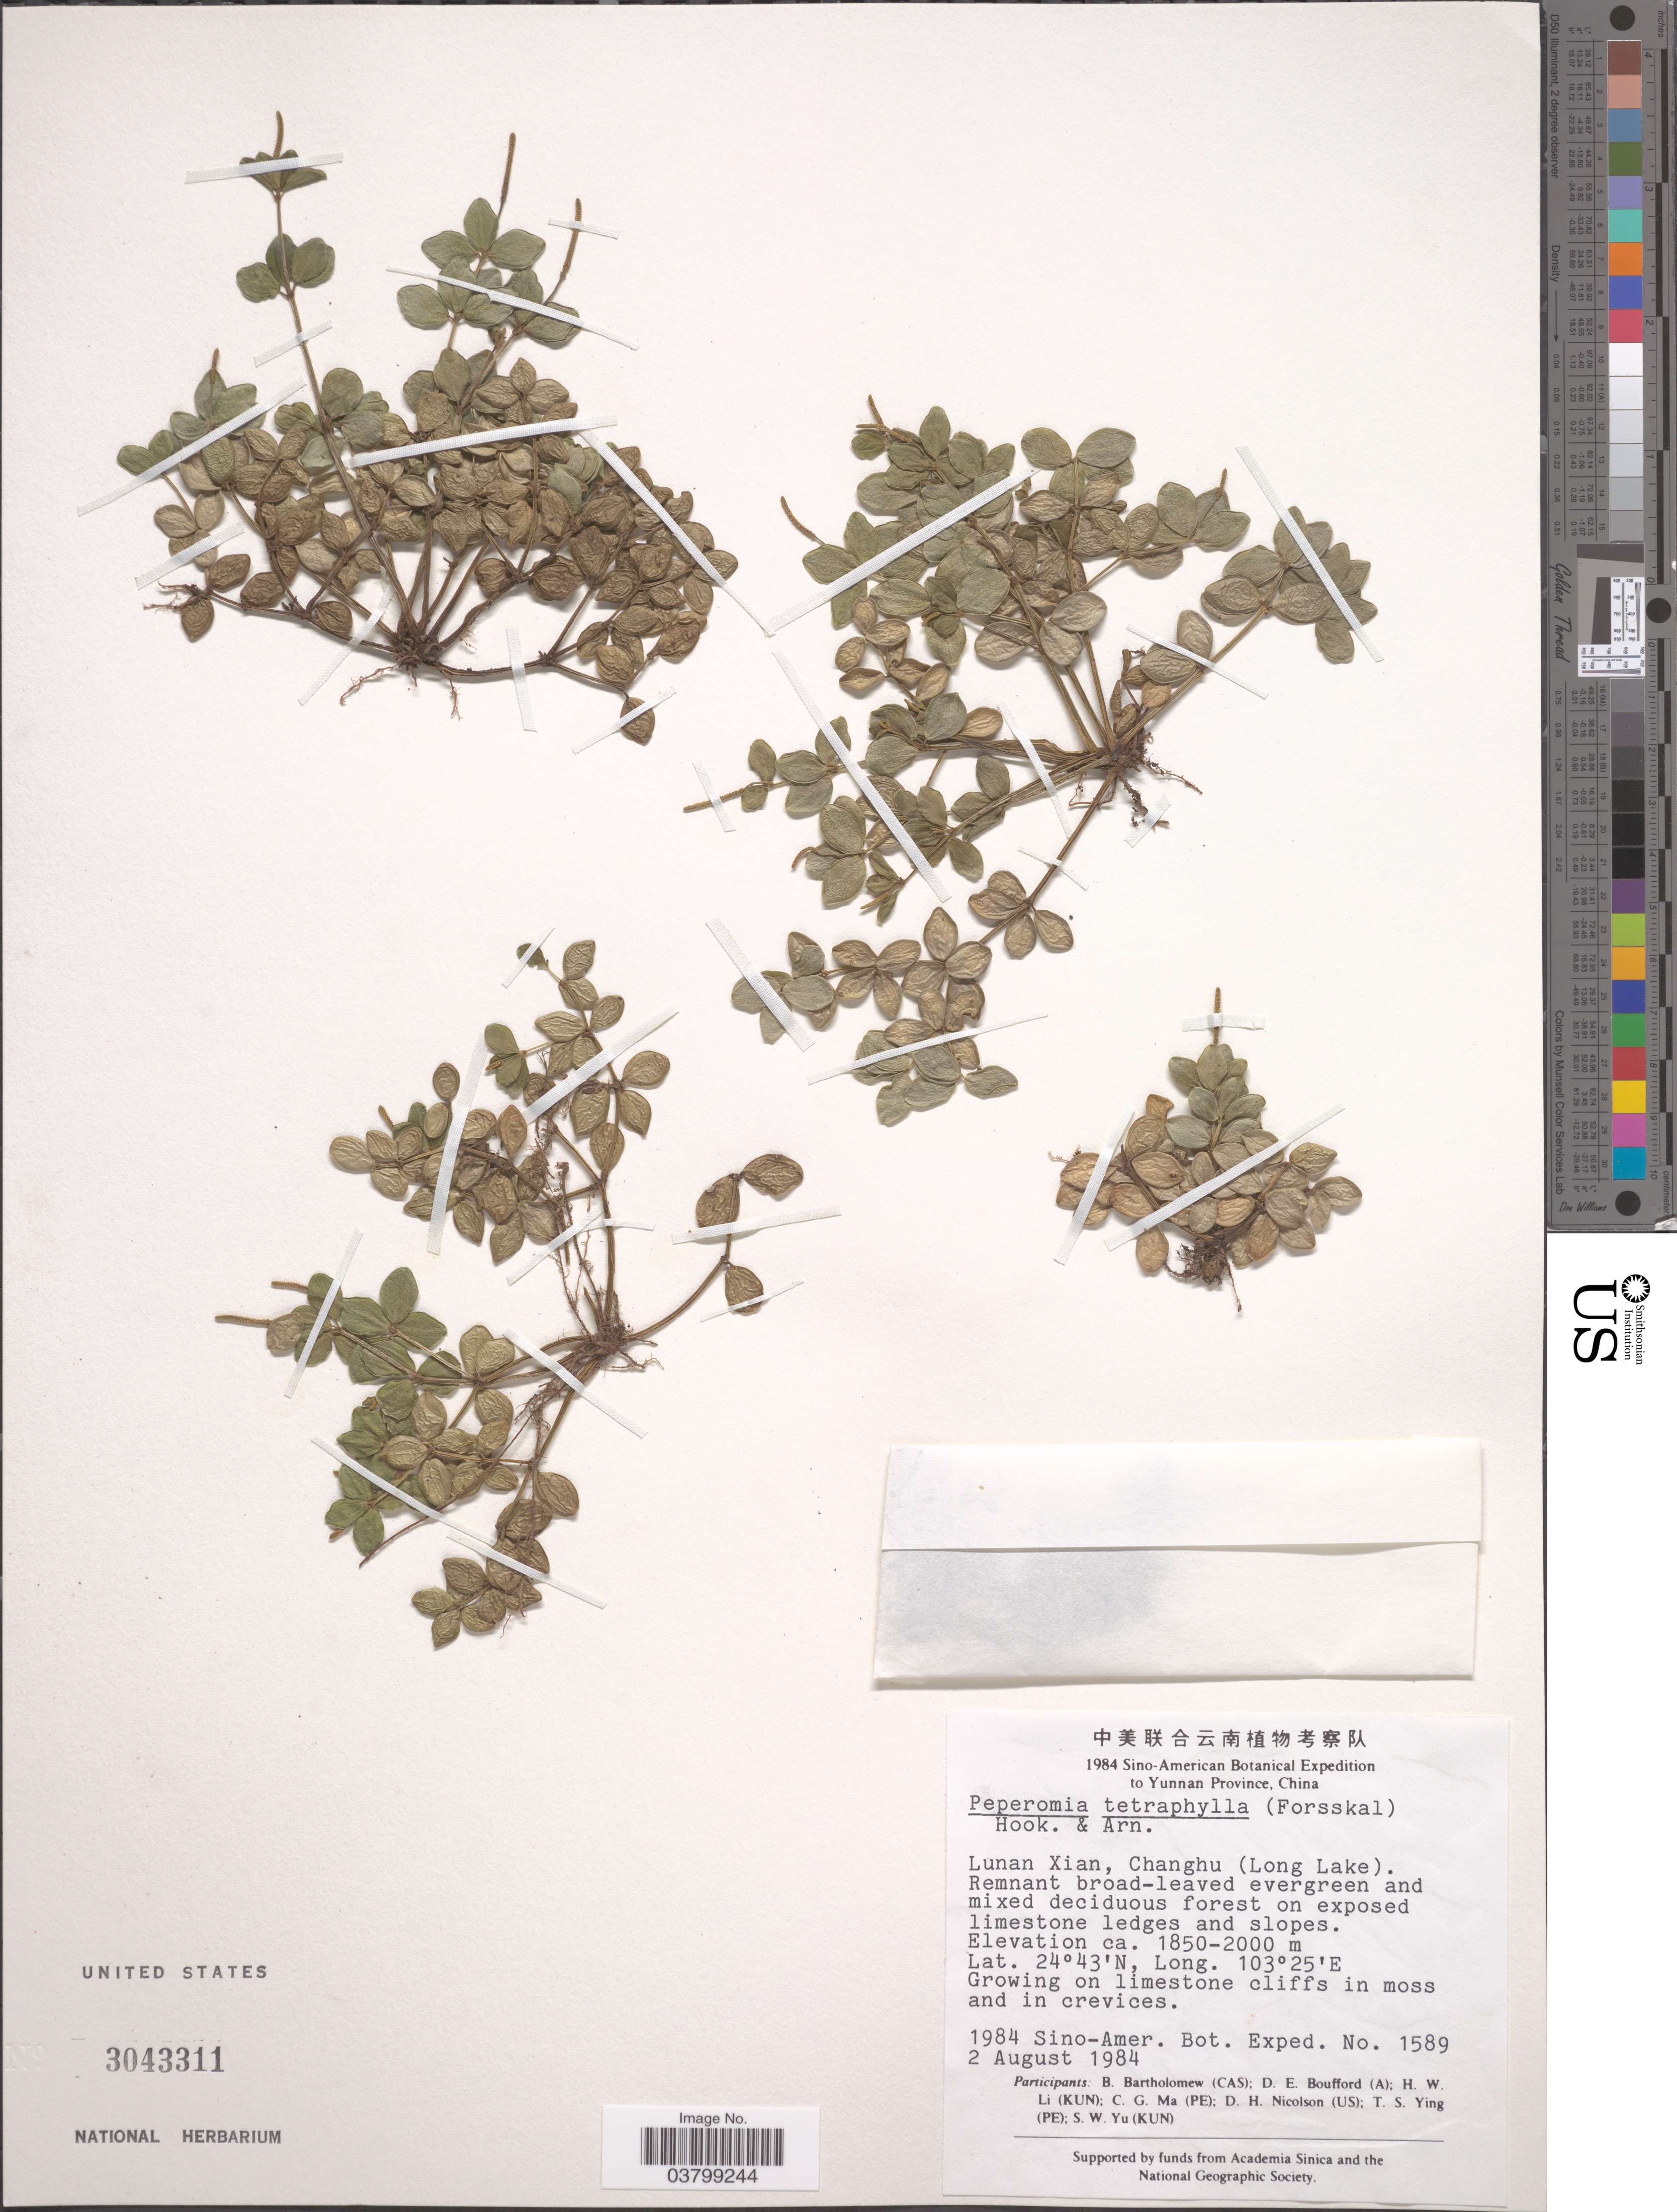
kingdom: Plantae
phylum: Tracheophyta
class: Magnoliopsida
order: Piperales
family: Piperaceae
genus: Peperomia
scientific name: Peperomia tetraphylla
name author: (G. Forst.) Hook. & Arn.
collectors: Sino-Amer. Bot. Exped. 1984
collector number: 1589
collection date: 1984-08-02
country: China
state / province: Yunnan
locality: Lunan Xian, Changhu (Long Lake).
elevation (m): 1850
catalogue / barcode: US 3043311